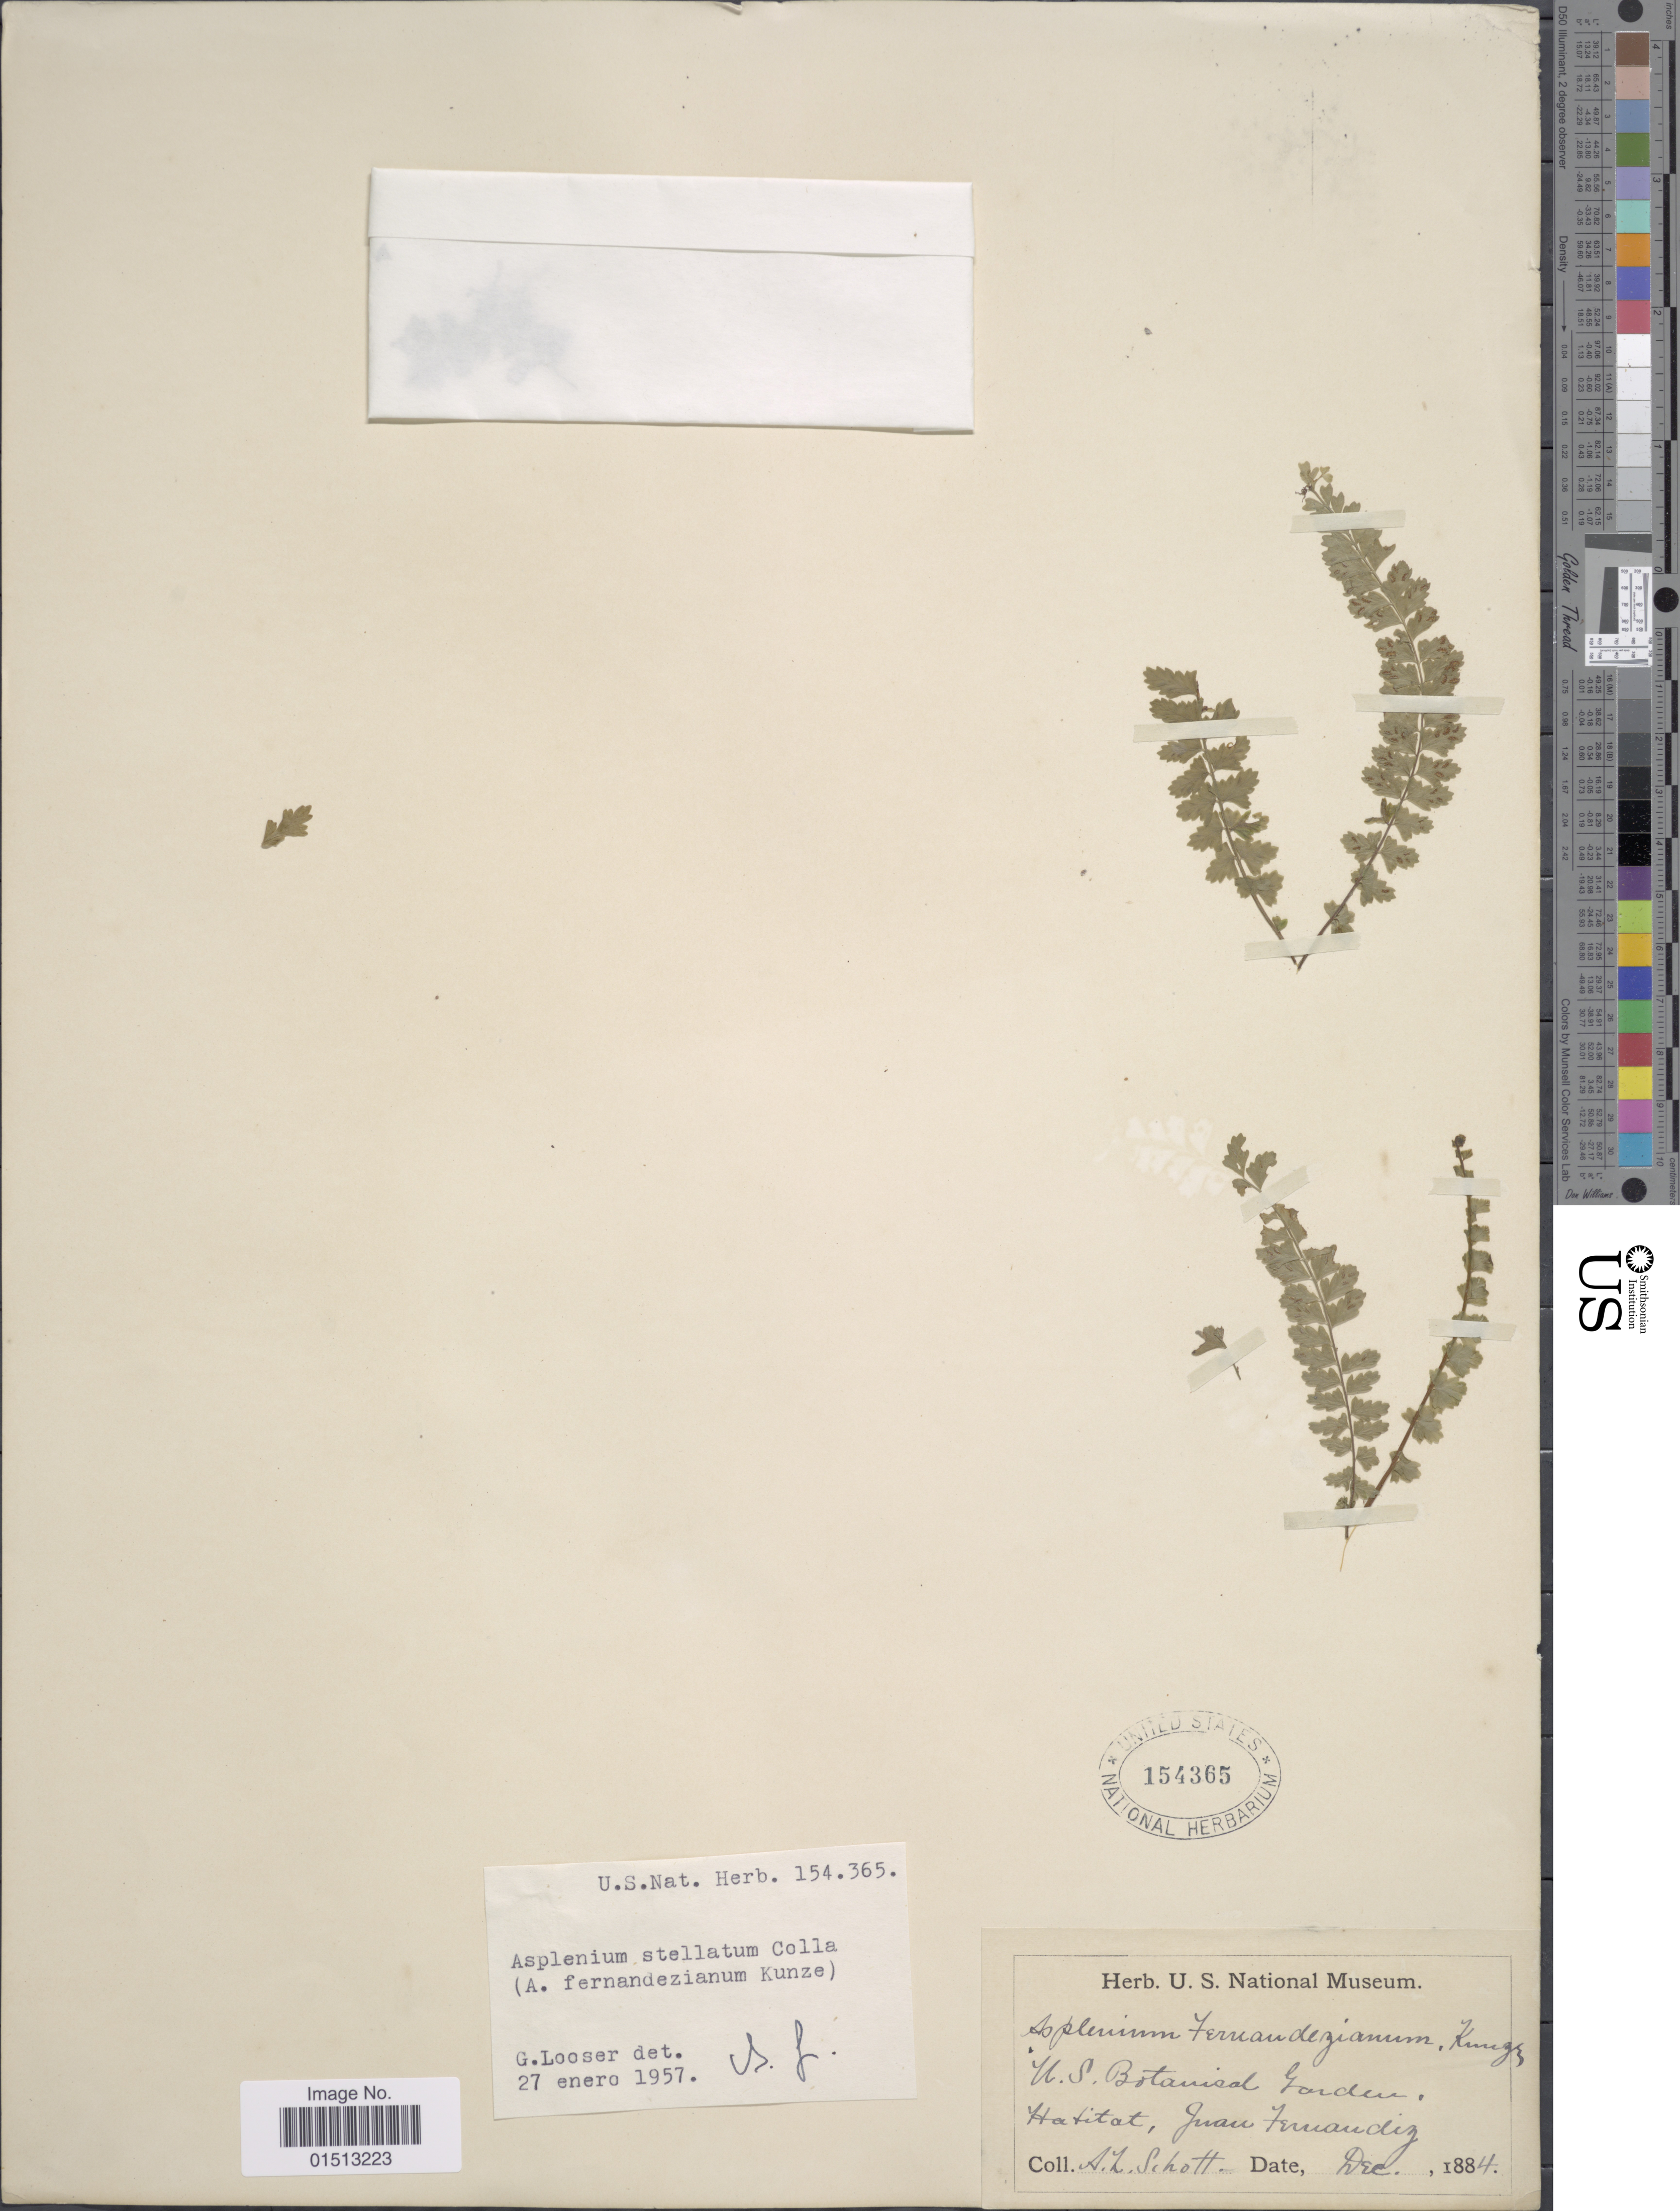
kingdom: Plantae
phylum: Tracheophyta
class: Polypodiopsida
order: Polypodiales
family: Aspleniaceae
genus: Asplenium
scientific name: Asplenium stellatum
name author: Colla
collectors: A. L. Schott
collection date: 1884-12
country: Chile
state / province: Valparaíso (V)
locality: U. S. Botanical Garden, Juan Fernandez.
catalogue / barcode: US 154365